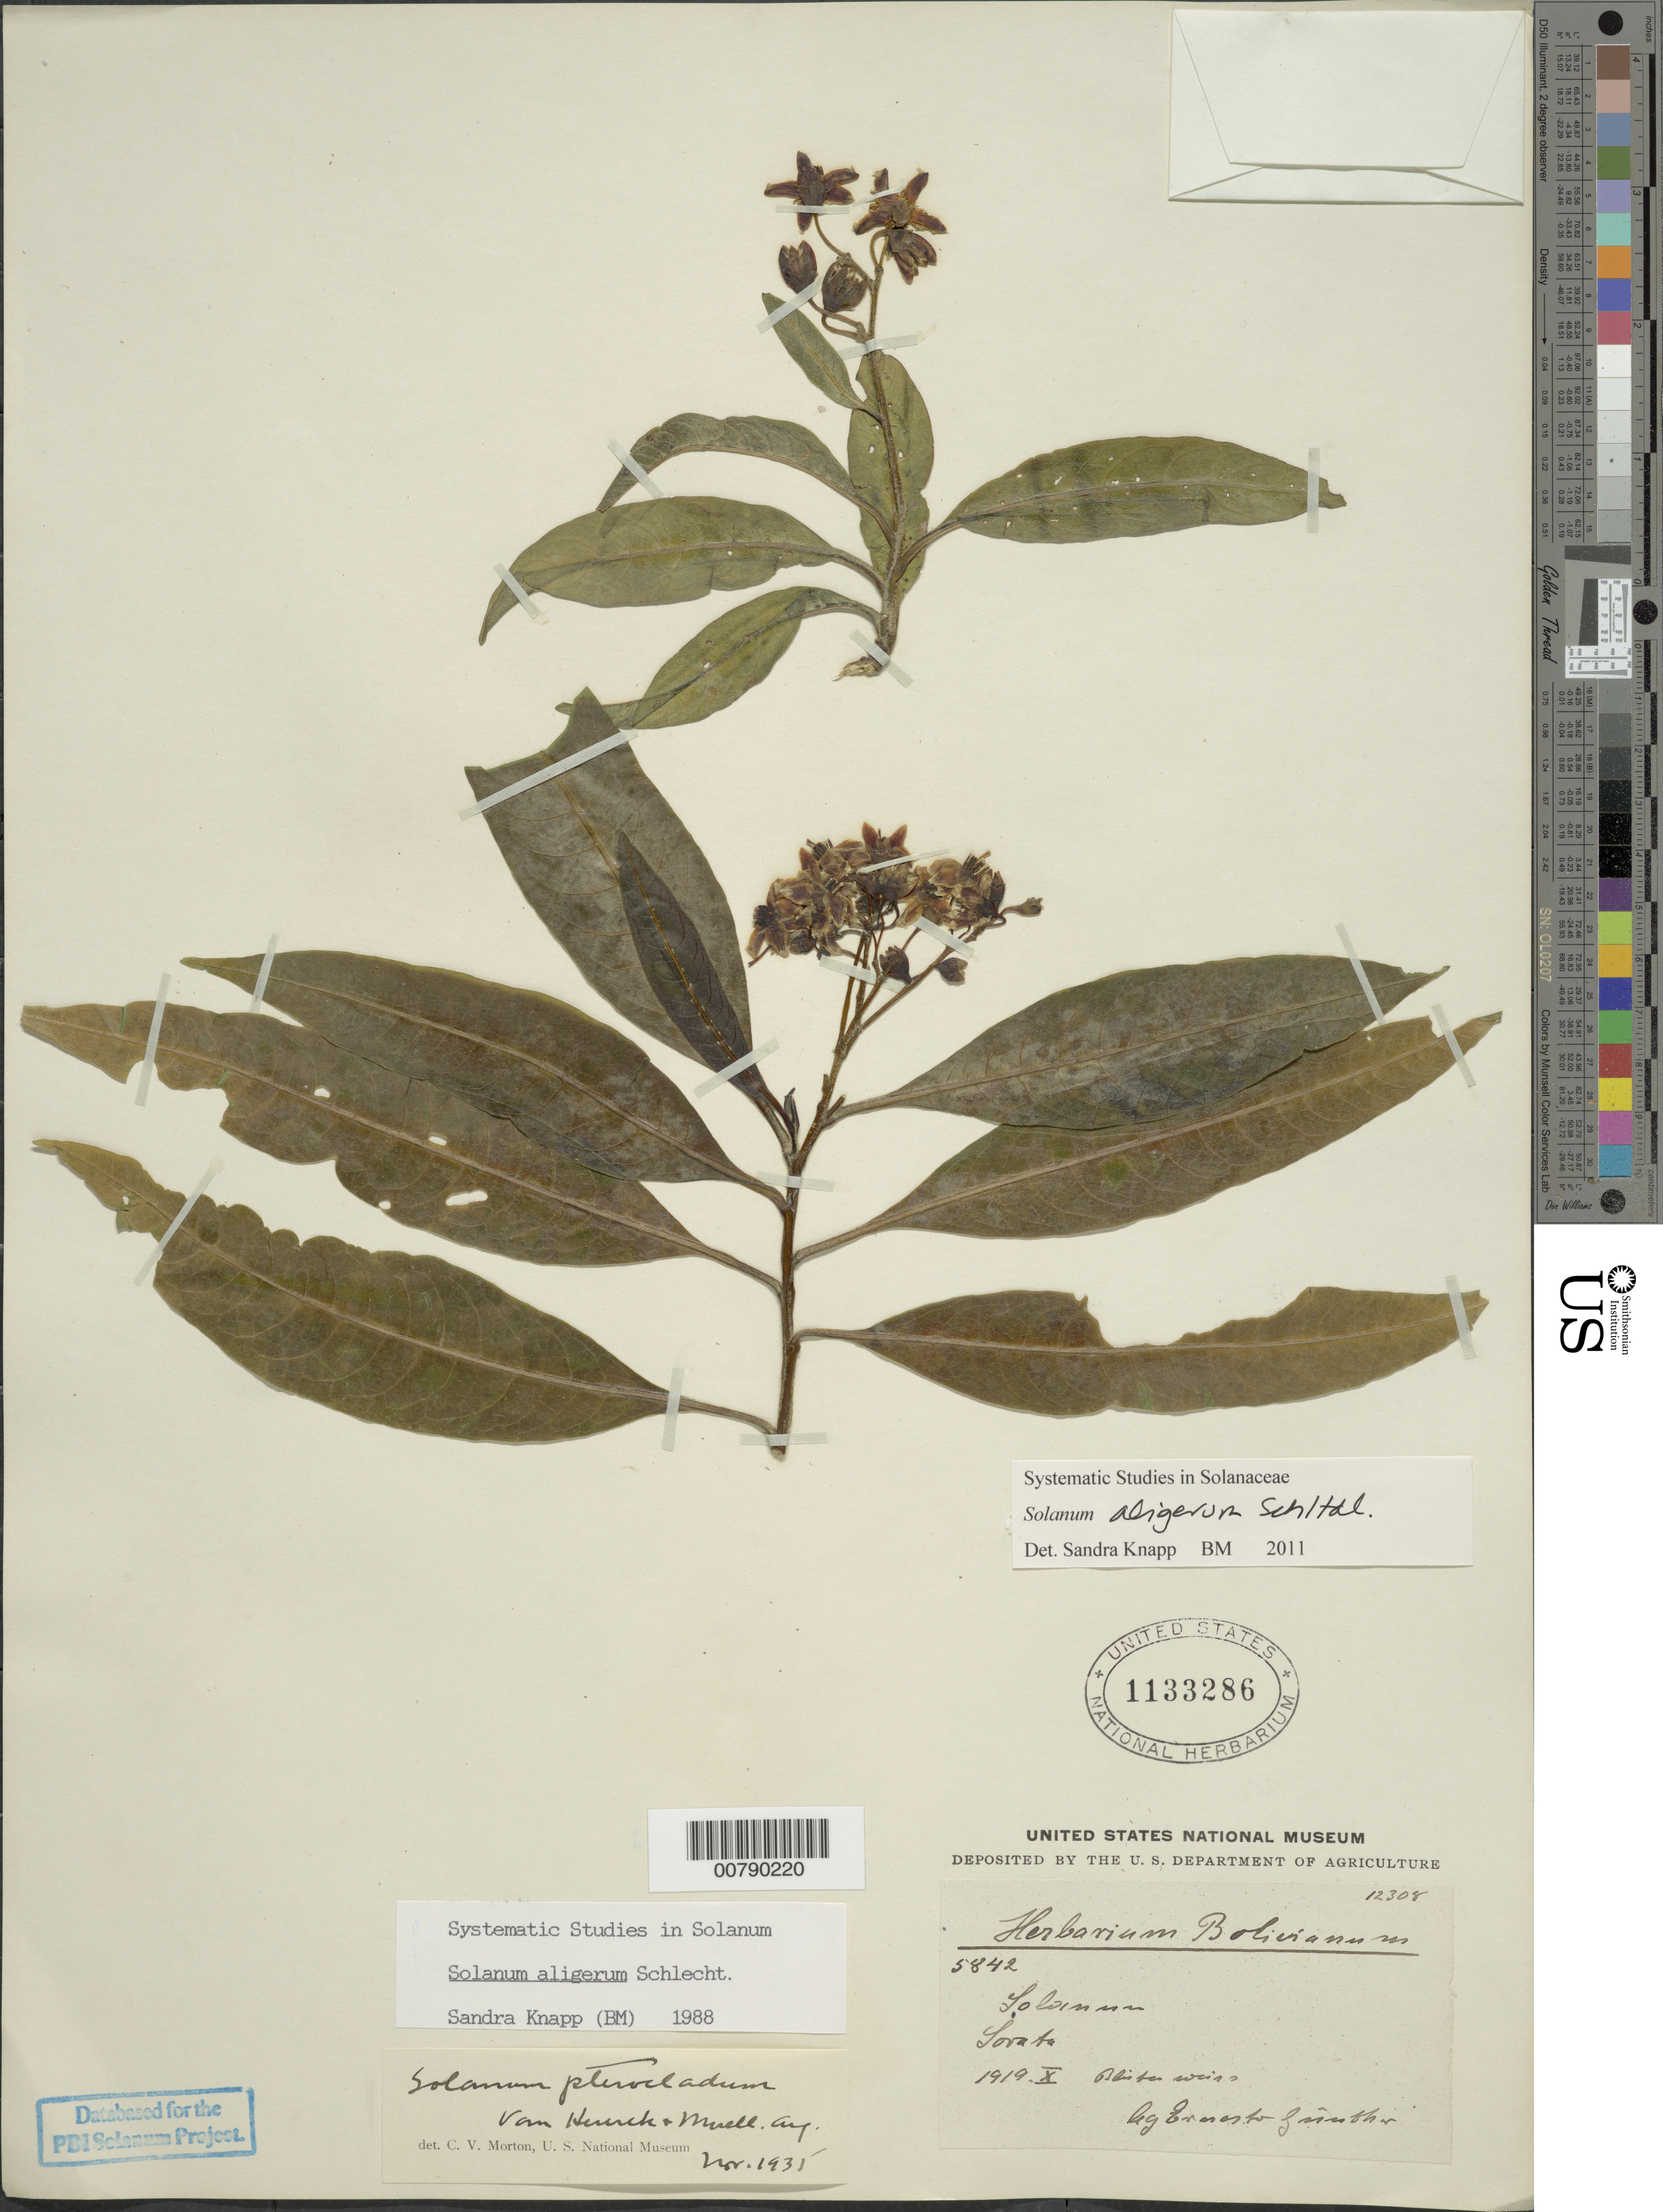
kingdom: Plantae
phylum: Tracheophyta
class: Magnoliopsida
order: Solanales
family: Solanaceae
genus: Solanum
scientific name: Solanum aligerum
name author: Schltdl.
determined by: Knapp, S. D.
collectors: E. Gunther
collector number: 5842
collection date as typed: Oct 1919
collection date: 1919-10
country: Bolivia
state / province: La Paz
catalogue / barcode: US 1133286